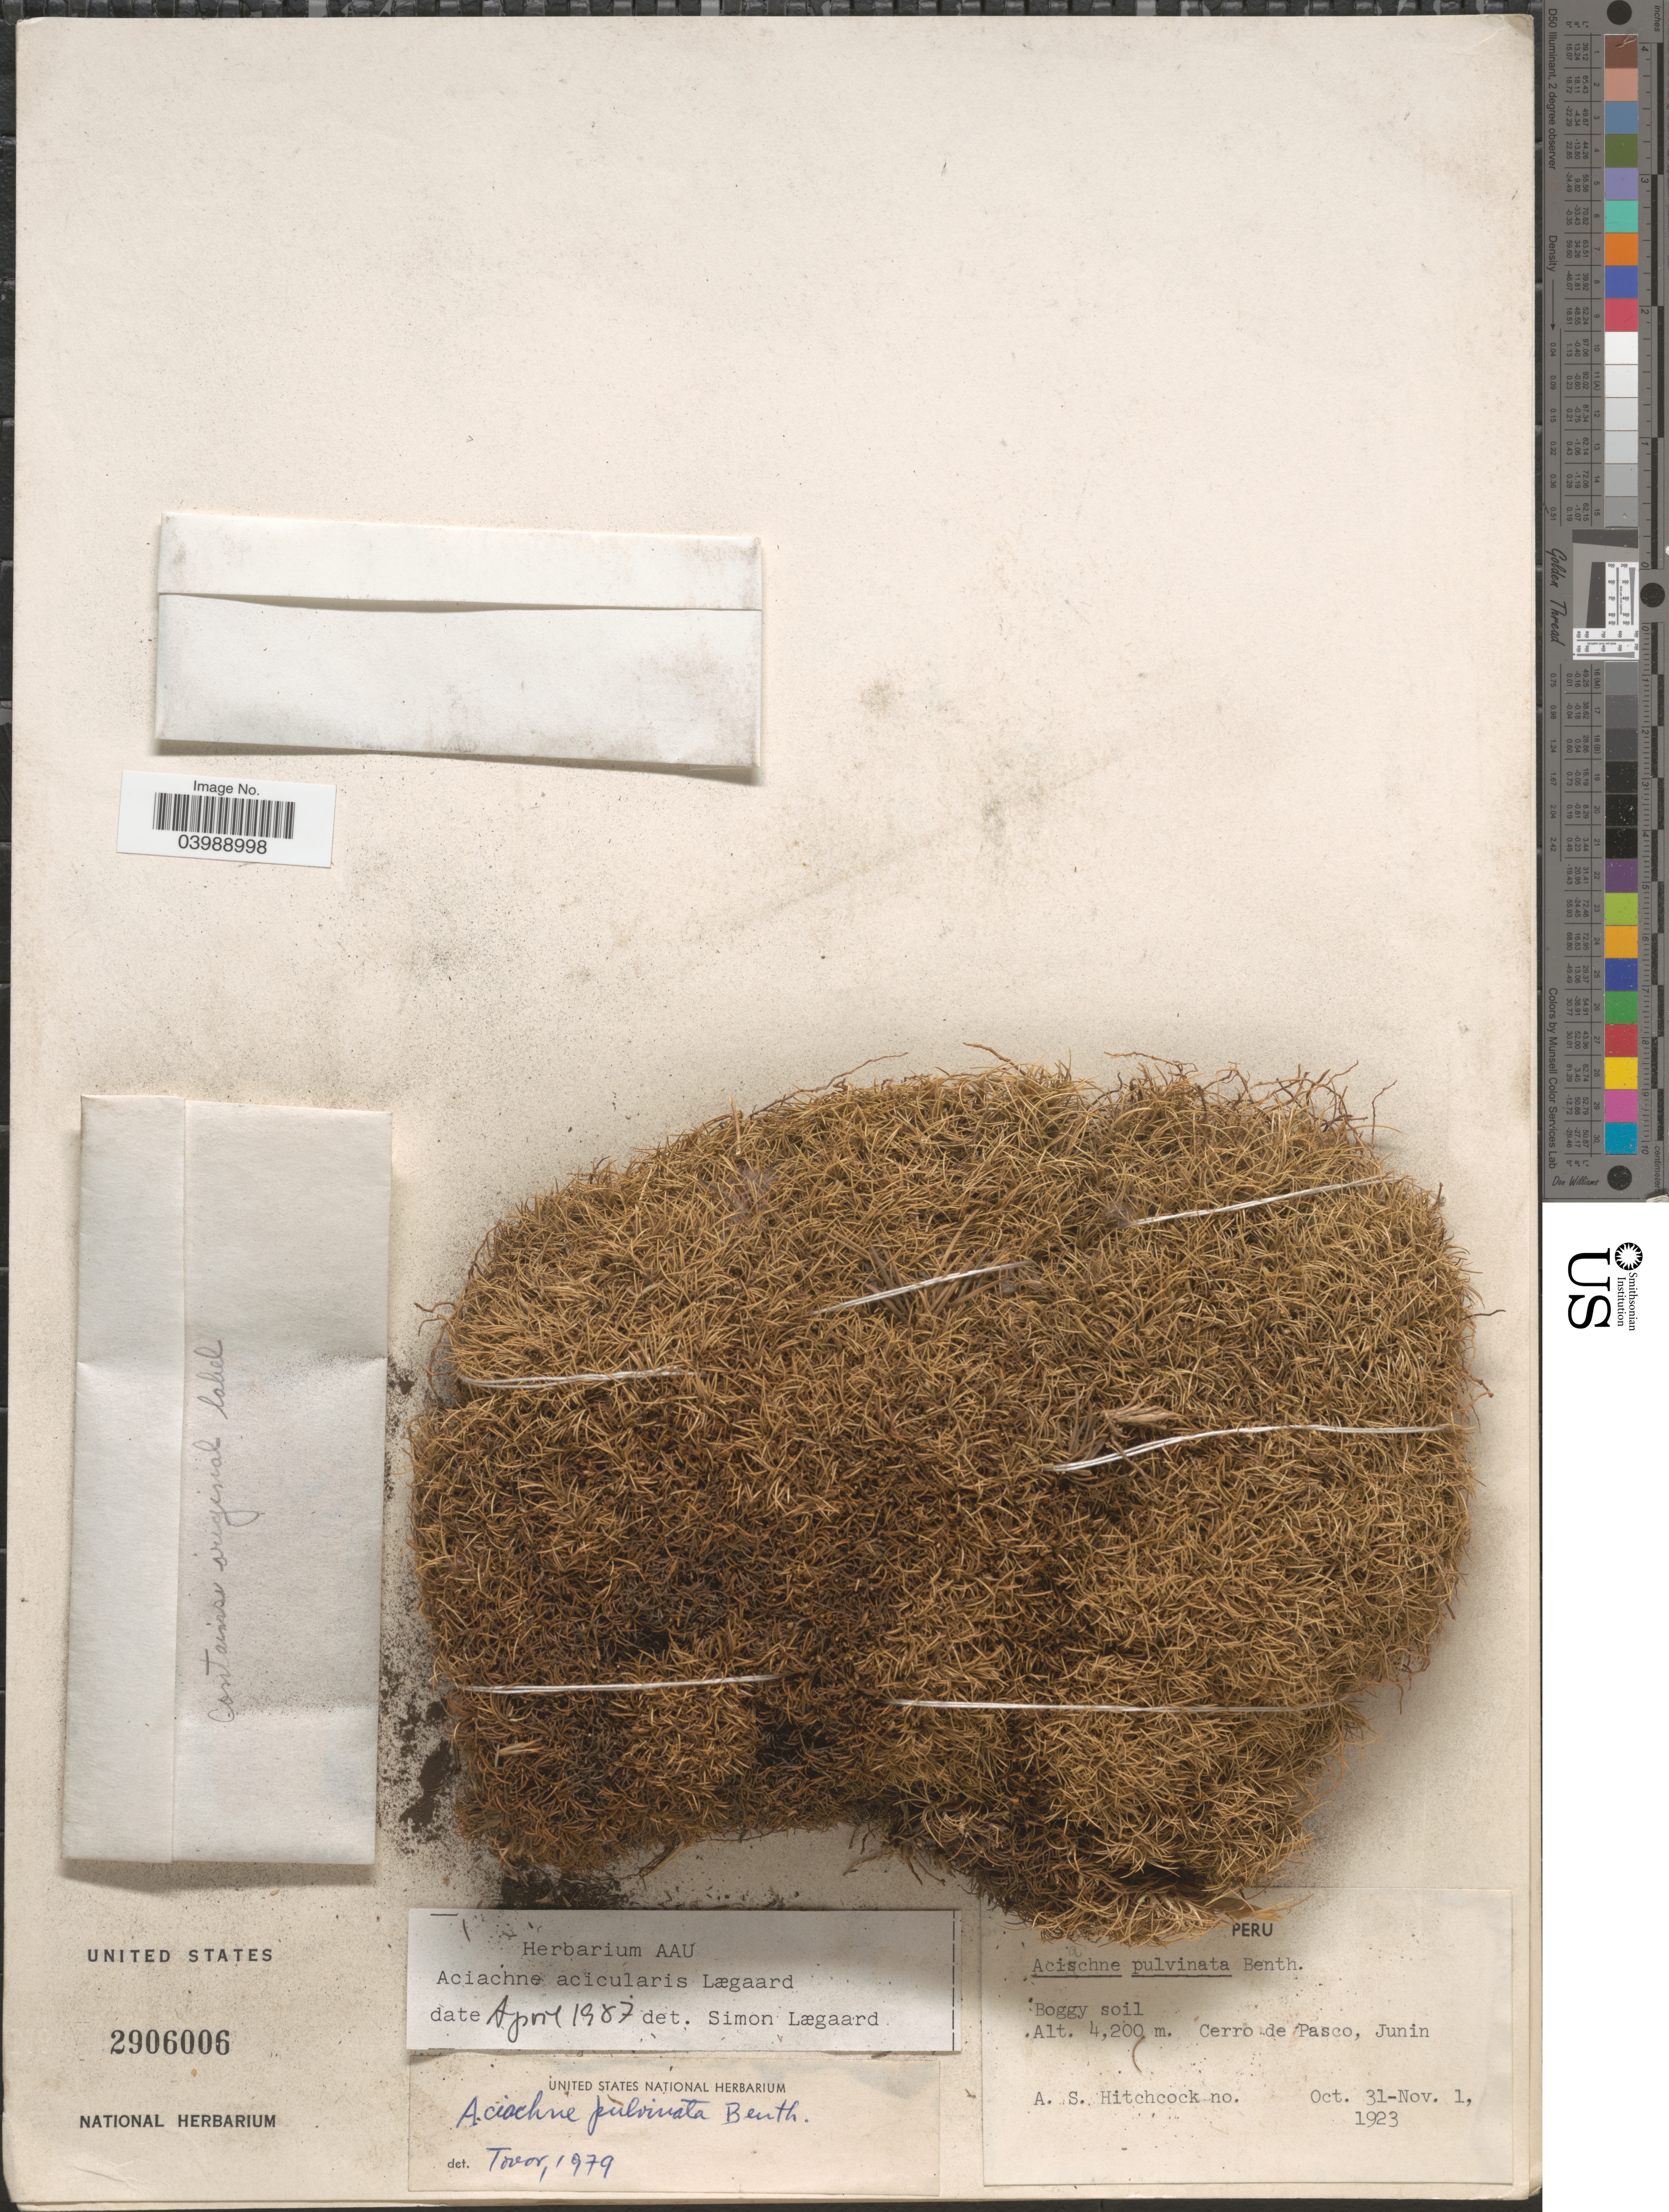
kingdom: Plantae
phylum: Tracheophyta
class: Liliopsida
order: Poales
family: Poaceae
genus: Aciachne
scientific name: Aciachne acicularis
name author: Lægaard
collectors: A. S. Hitchcock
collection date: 1923-10-31/1923-11-01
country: Peru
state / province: Junín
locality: Cerro de Pasco.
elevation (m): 4200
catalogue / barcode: US 2906006